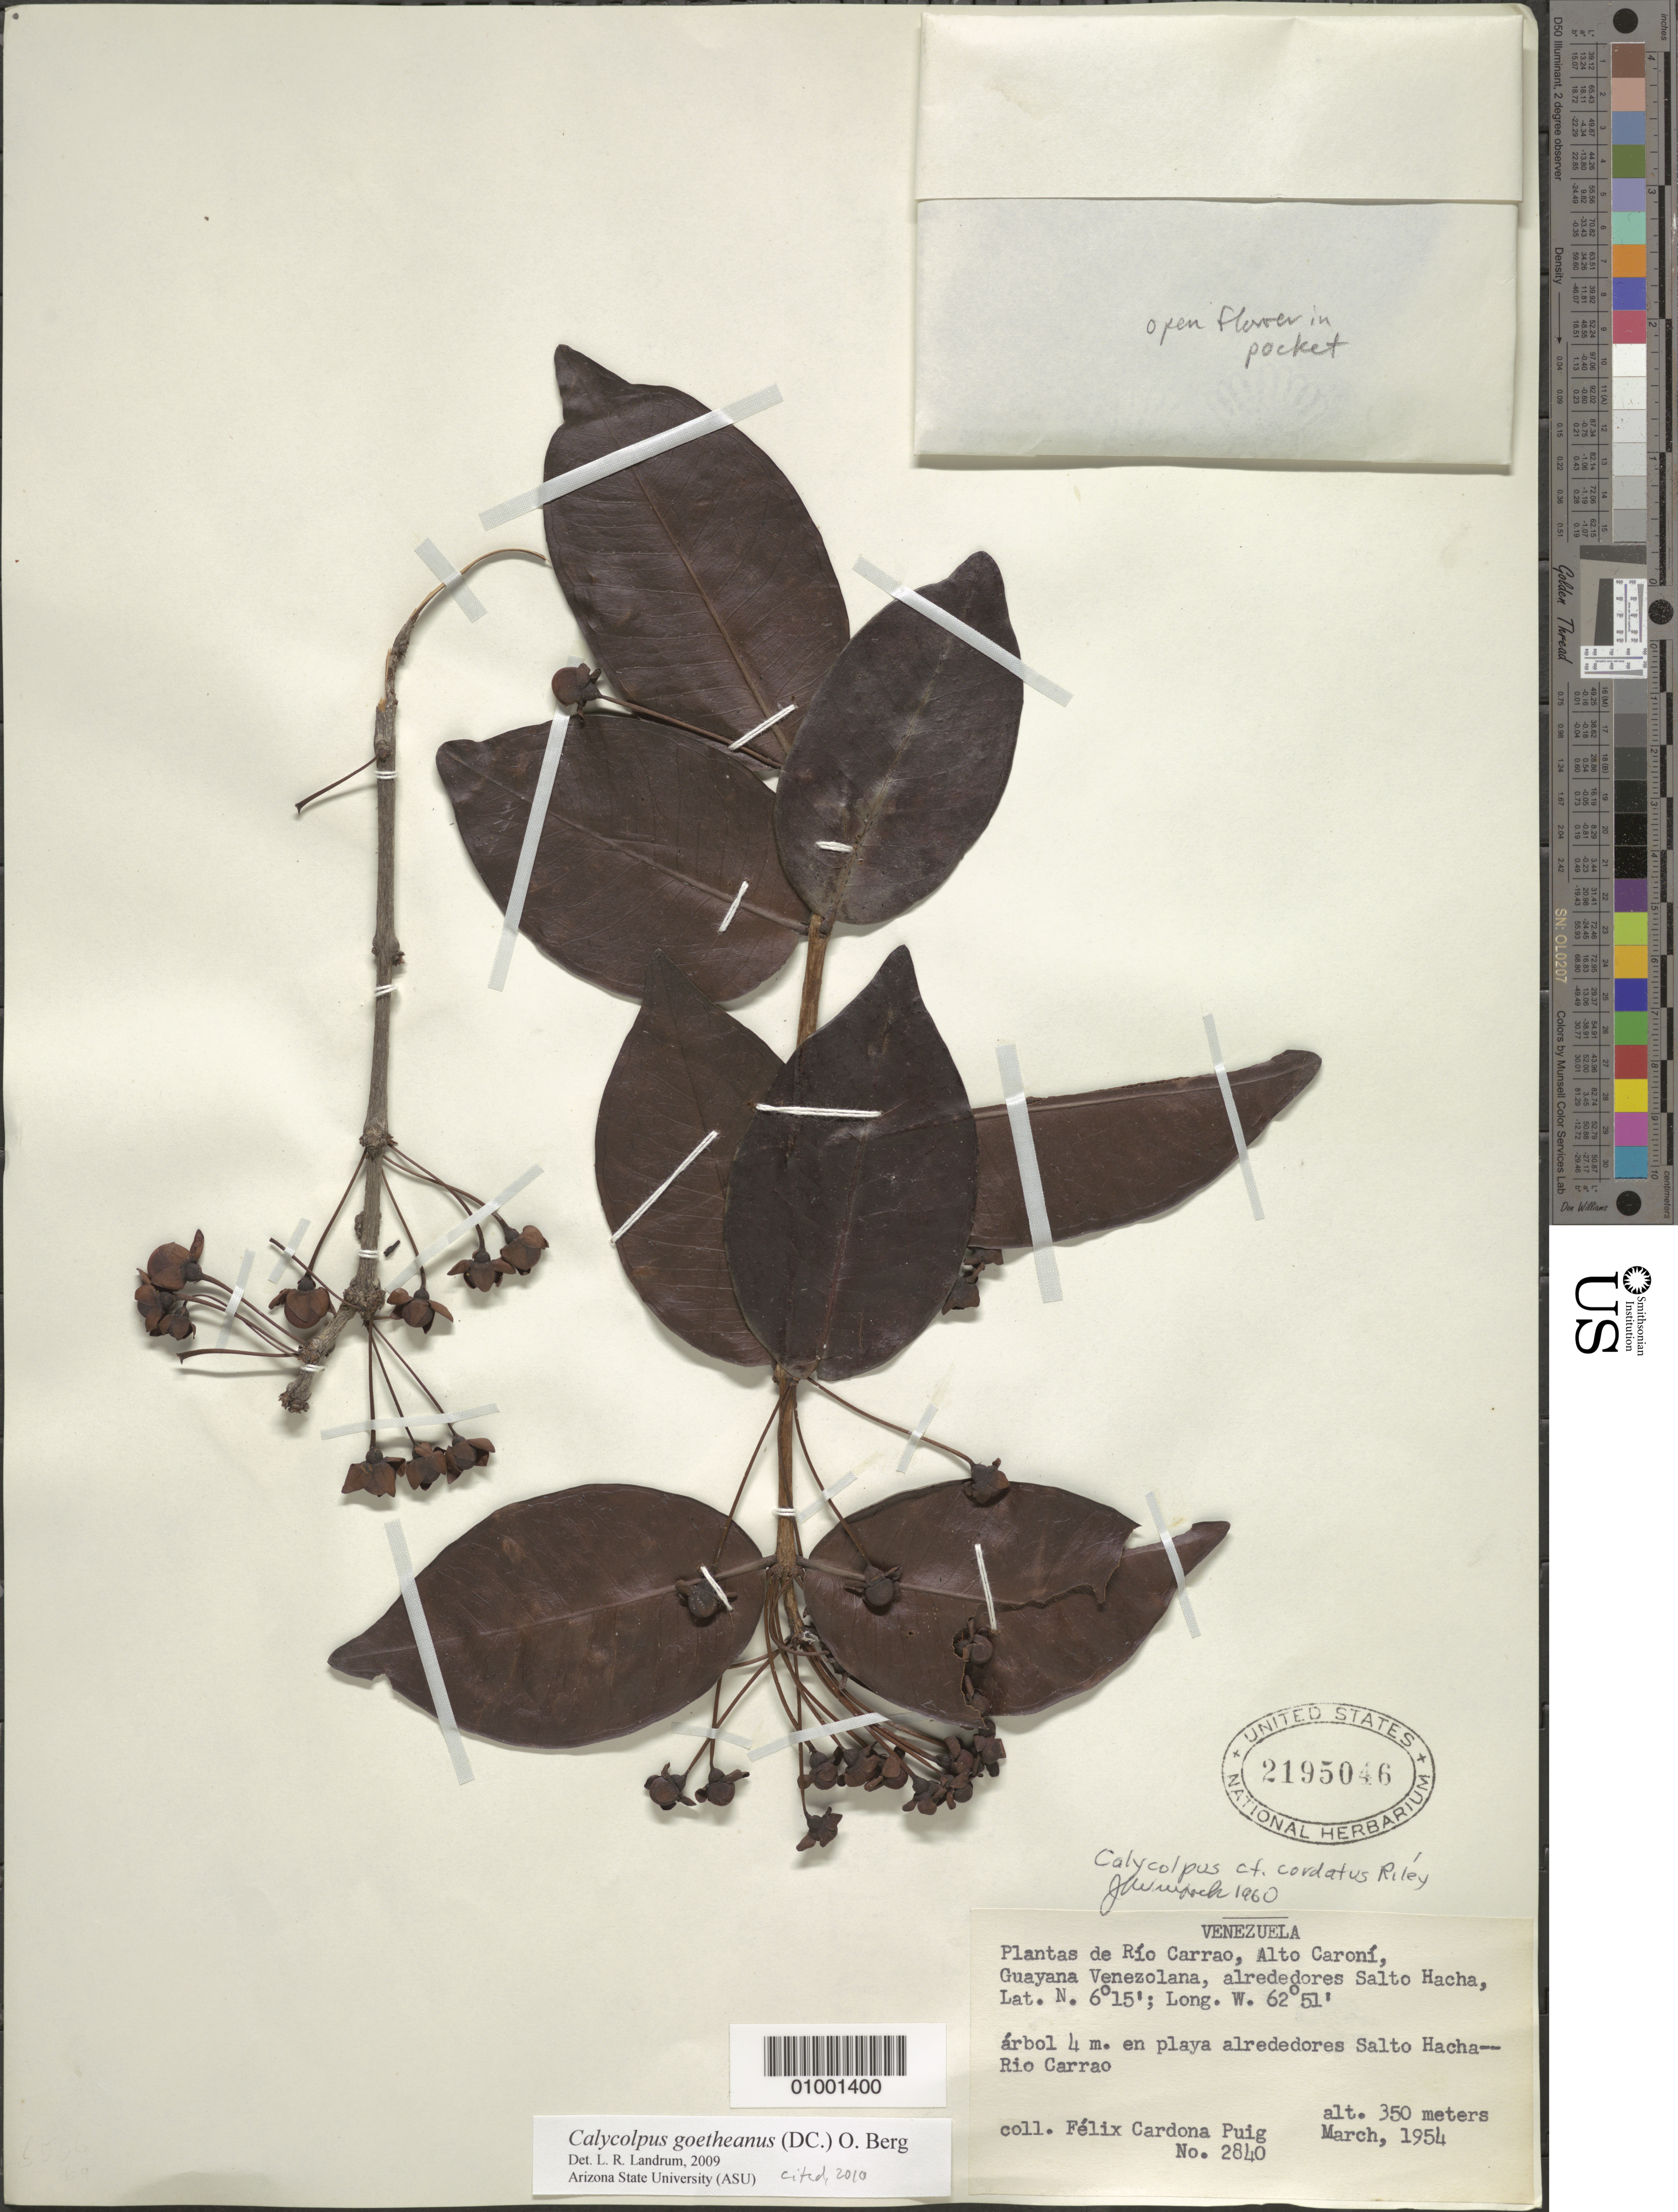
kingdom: Plantae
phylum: Tracheophyta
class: Magnoliopsida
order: Myrtales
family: Myrtaceae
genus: Calycolpus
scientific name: Calycolpus goetheanus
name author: (DC.) O. Berg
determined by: Landrum, L. R.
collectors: F. Cardona Puig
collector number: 2840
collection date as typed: Mar-54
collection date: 1954-03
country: Venezuela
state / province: Bolívar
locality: Alto Río Caroni, Rio Carrao, Salto Hacha, Guayana Venezolana; alrededores Salto hacha -- Rio Carrao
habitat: Playa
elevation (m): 350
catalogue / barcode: US 2195046